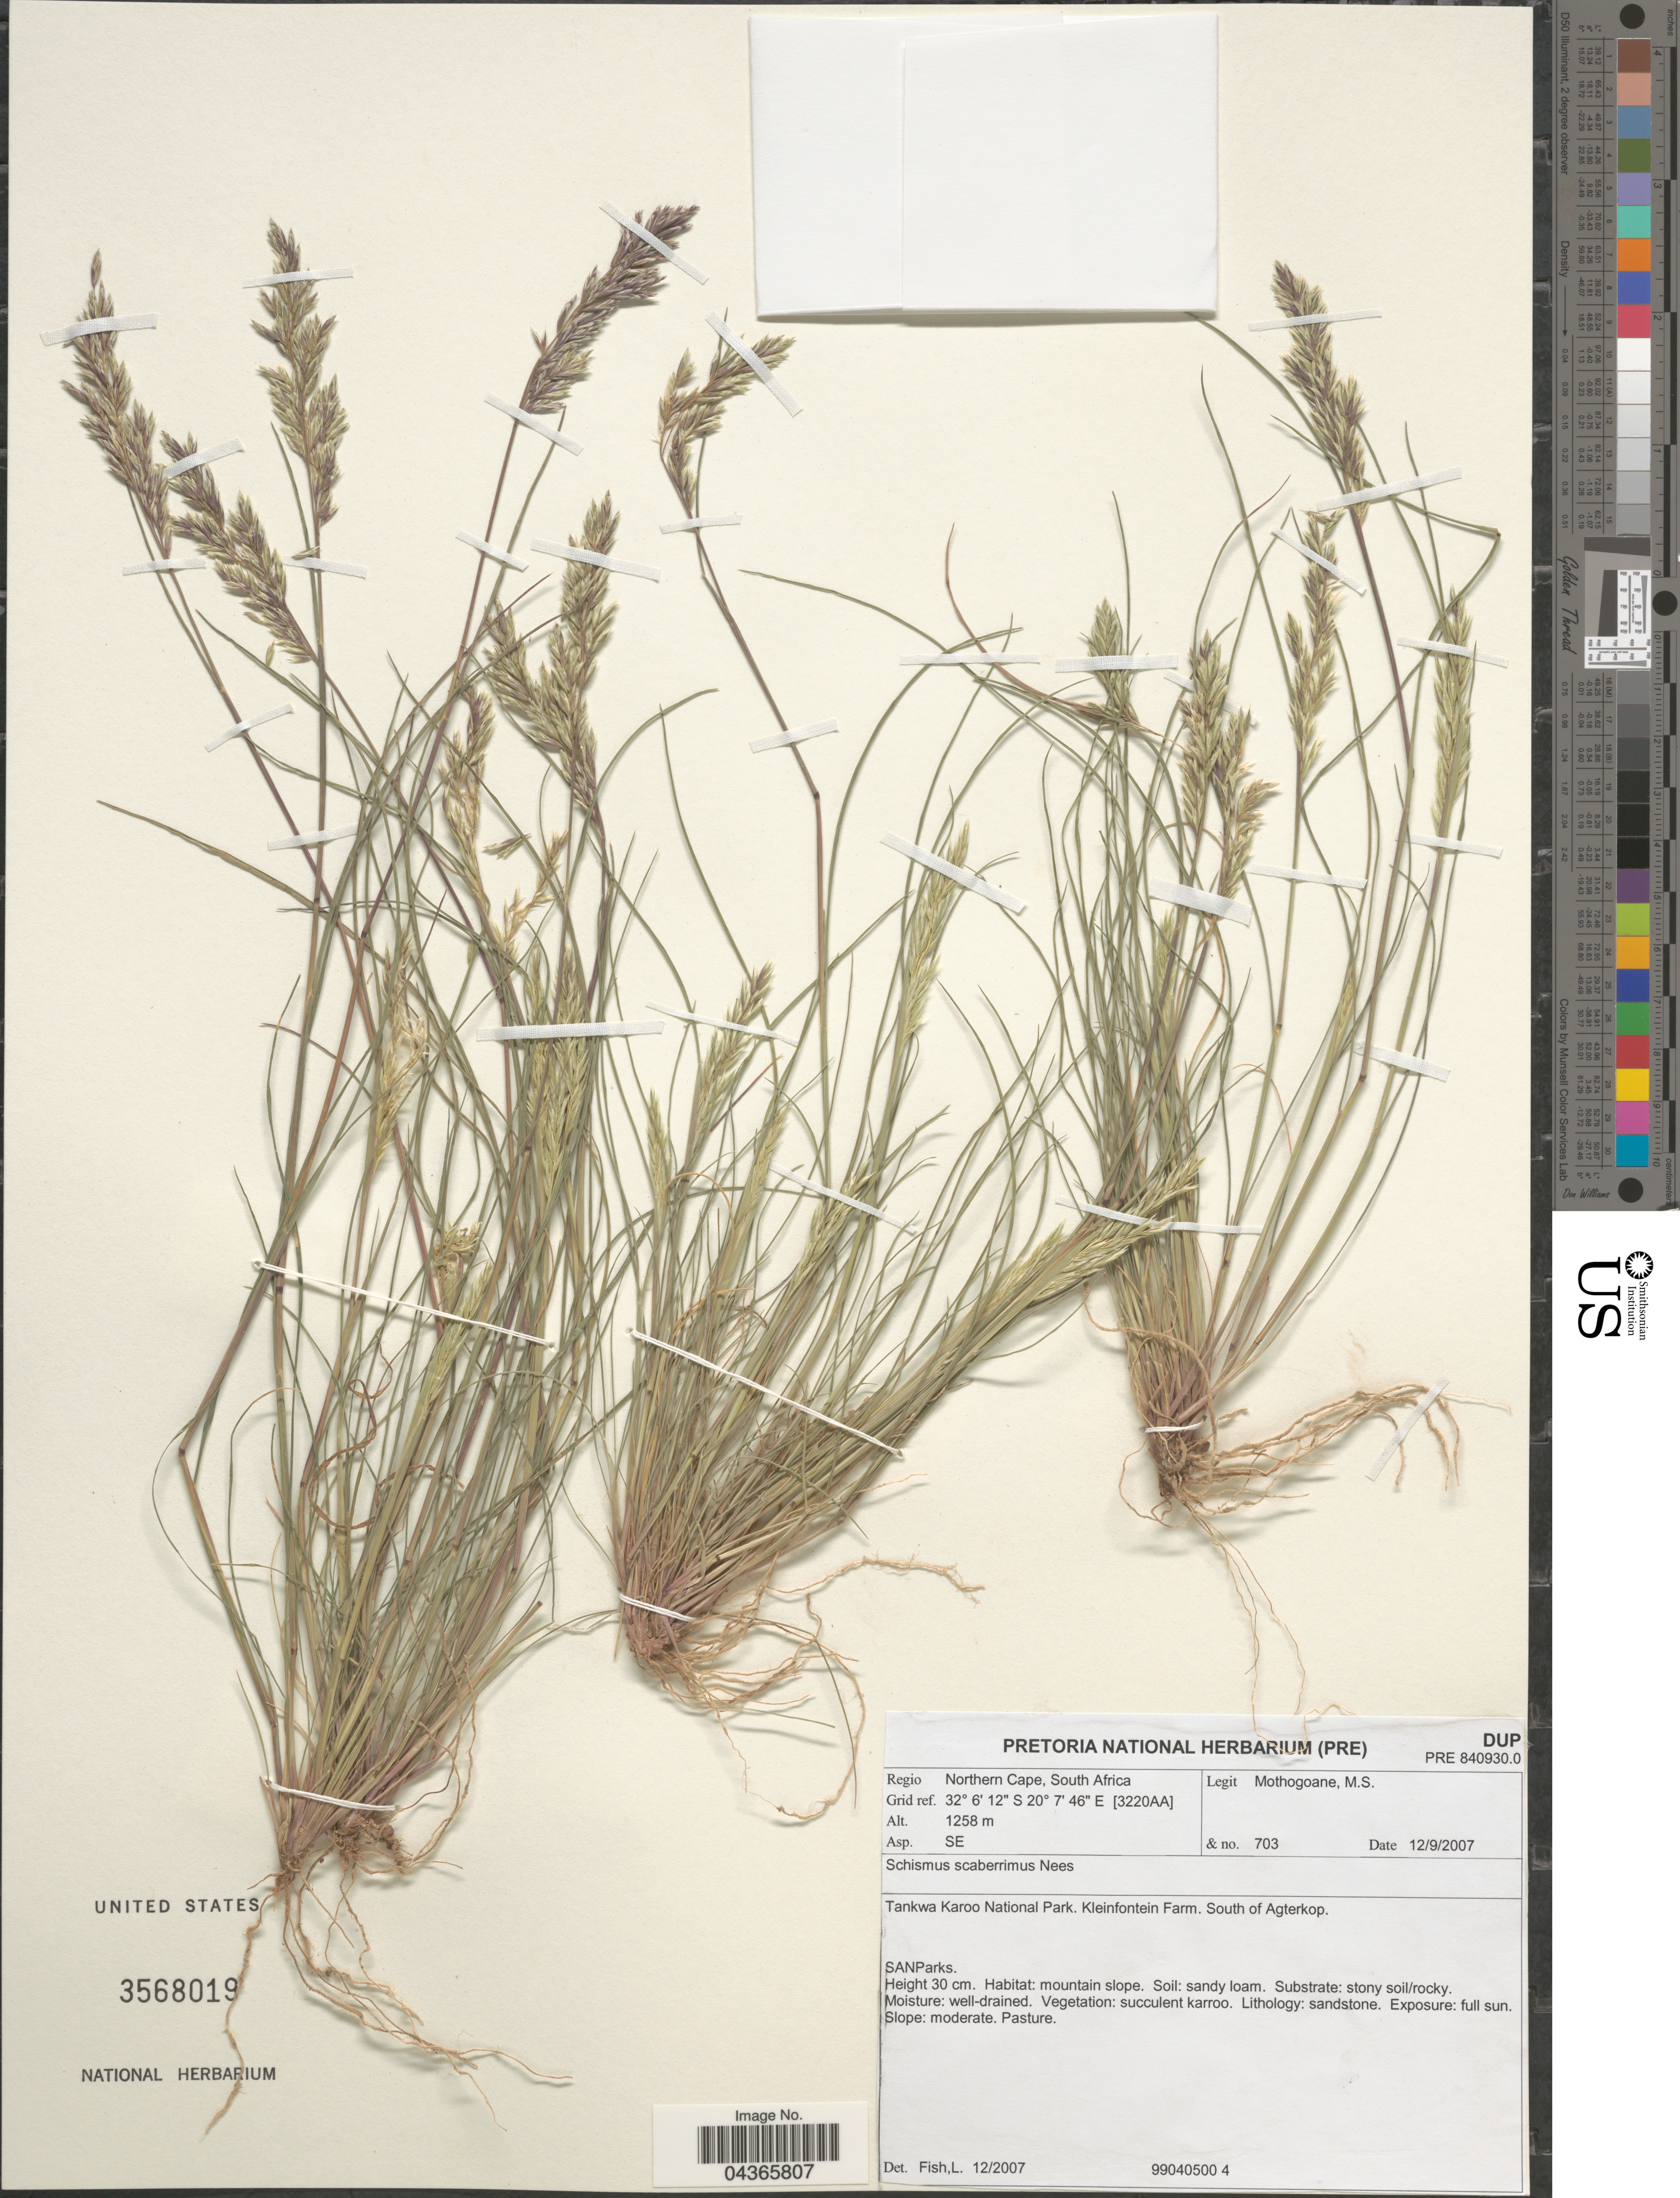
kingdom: Plantae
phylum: Tracheophyta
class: Liliopsida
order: Poales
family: Poaceae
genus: Schismus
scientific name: Schismus scaberrimus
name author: Nees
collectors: M. Mothogoane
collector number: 703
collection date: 2007-09-12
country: South Africa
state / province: Northern Cape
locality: Regio Northern Cape. Grid ref. [3220AA]. Asp. SE. Tankwa Karoo National Park. Kleinfontein Farm. South of Agterkop.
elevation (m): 1258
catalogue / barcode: US 3568019